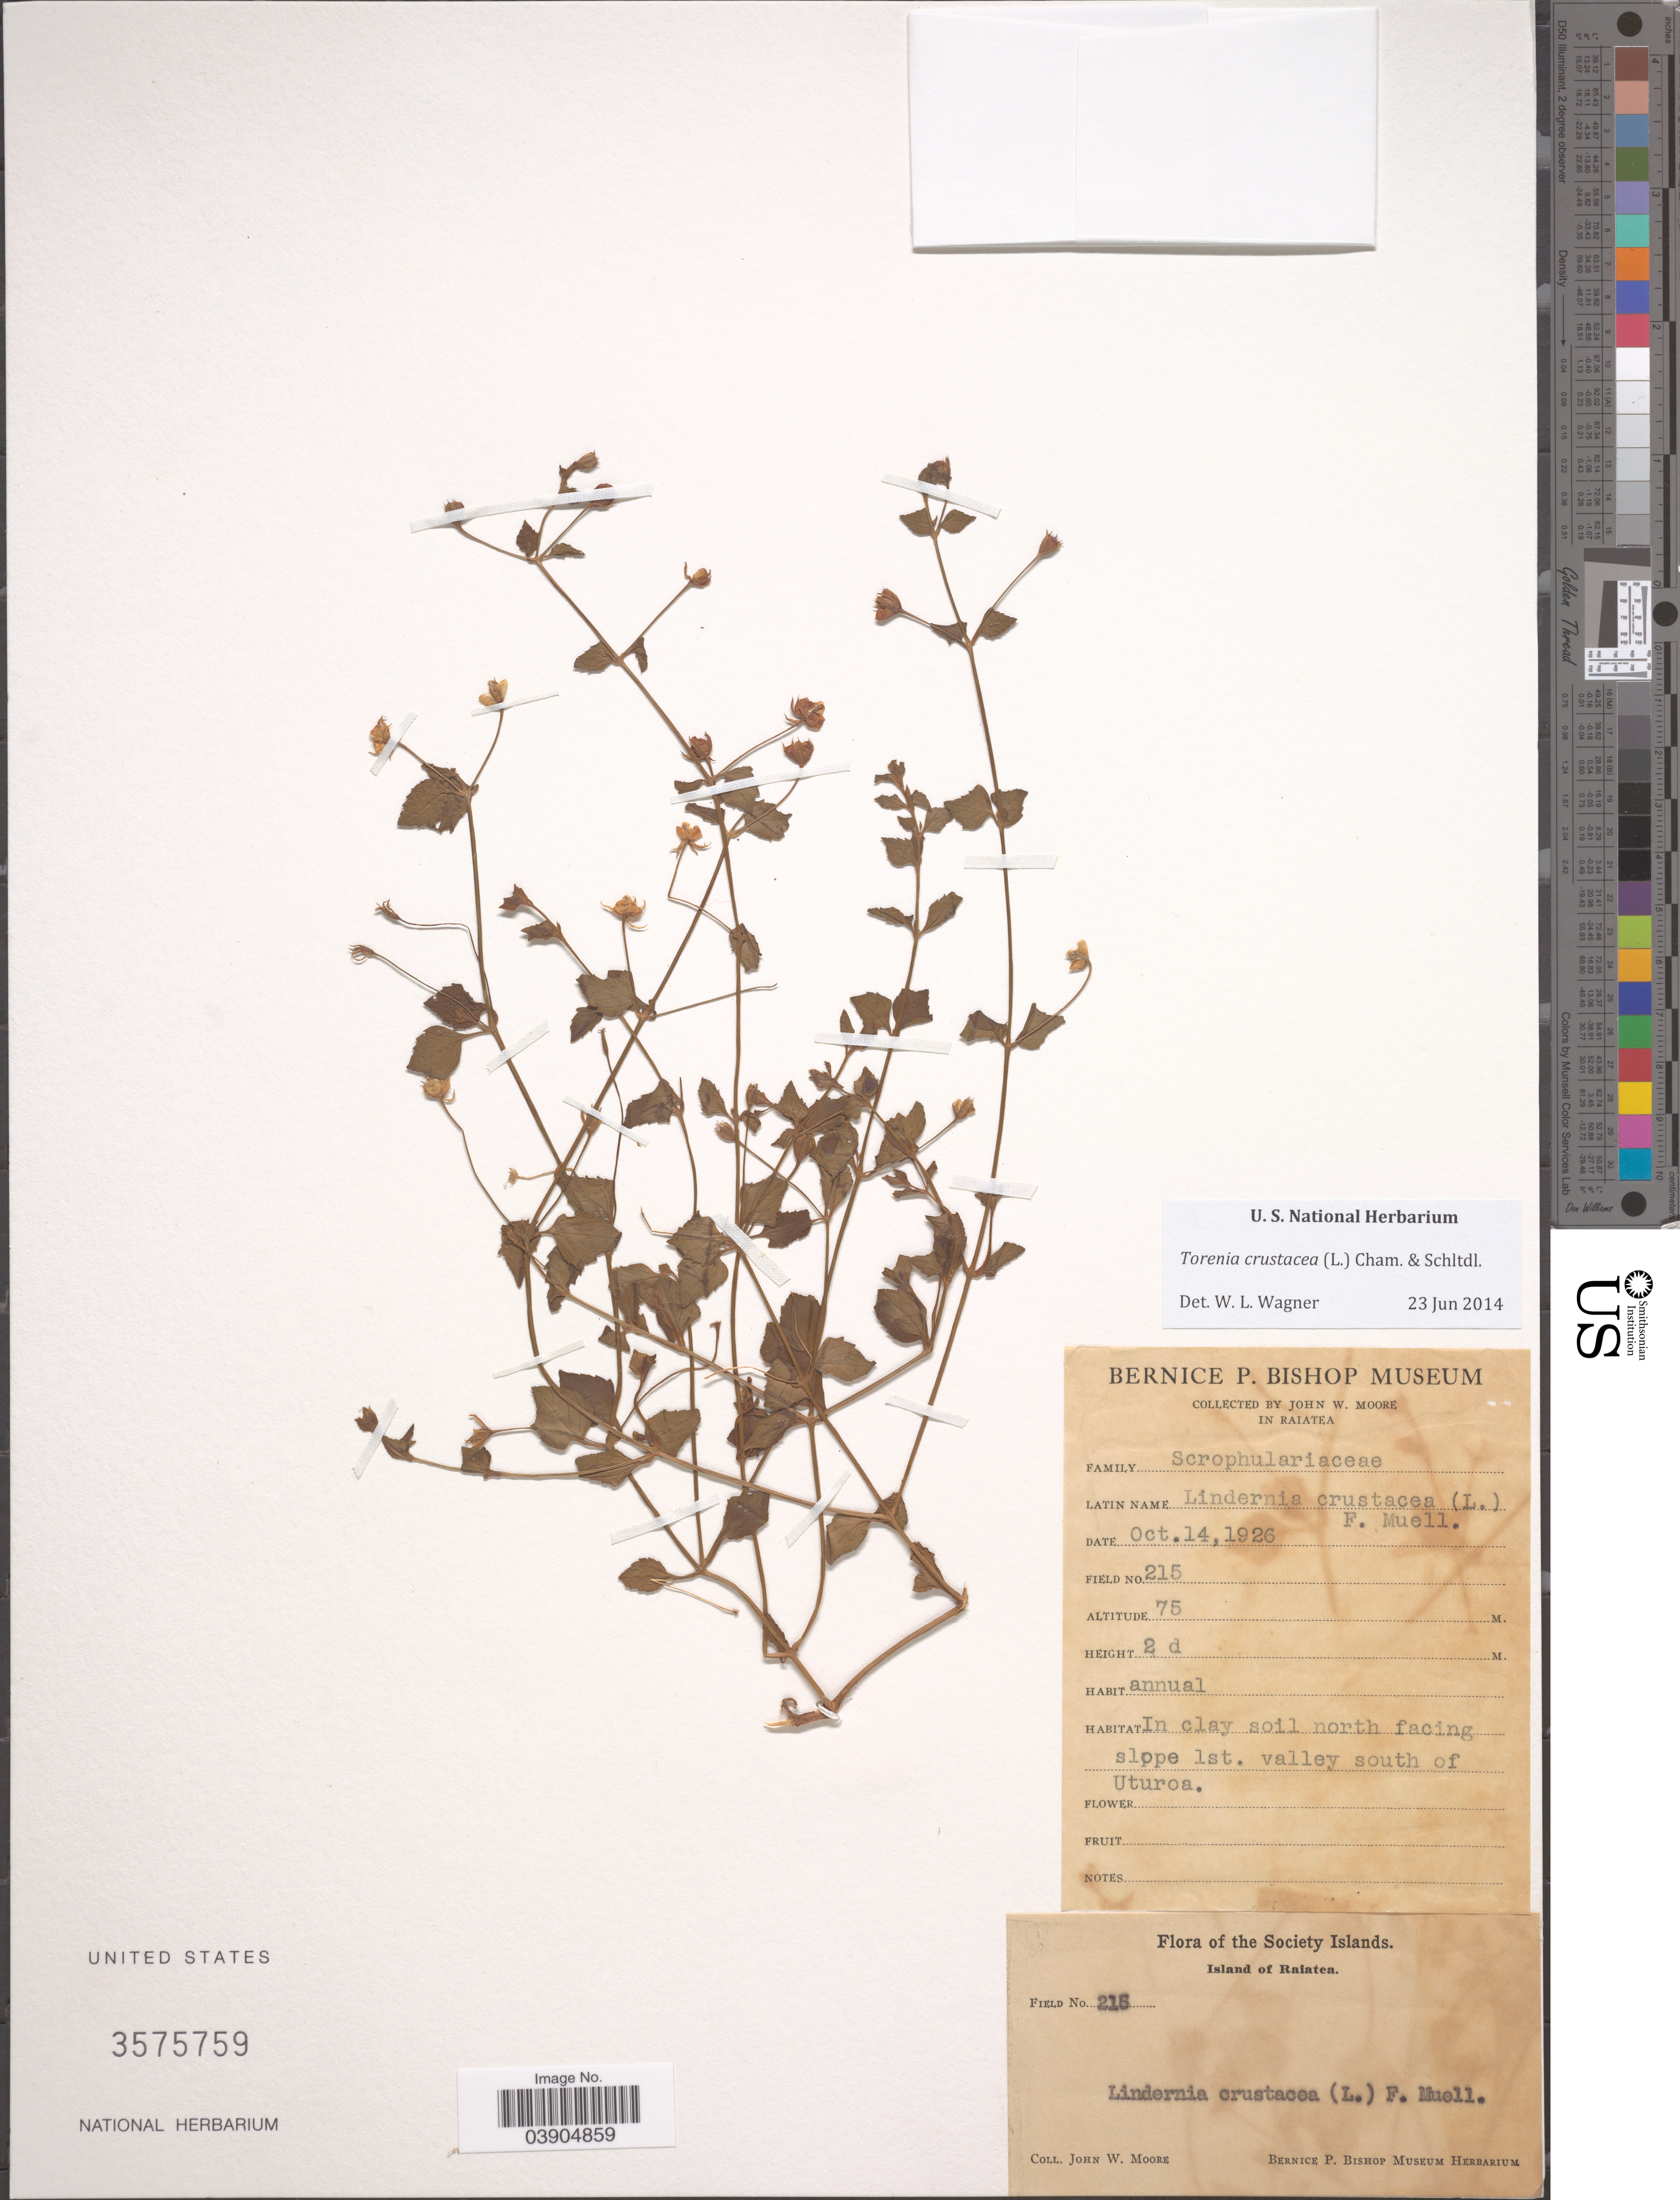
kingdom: Plantae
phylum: Tracheophyta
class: Magnoliopsida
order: Lamiales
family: Linderniaceae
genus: Lindernia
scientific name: Lindernia crustacea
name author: (L.) F. Muell.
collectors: J. Moore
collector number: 215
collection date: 1926-10-14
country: French Polynesia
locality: The Society Islands. Island of Raiatea. North facing slope 1st. valley south of Uturoa.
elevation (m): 75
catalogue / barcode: US 3575759